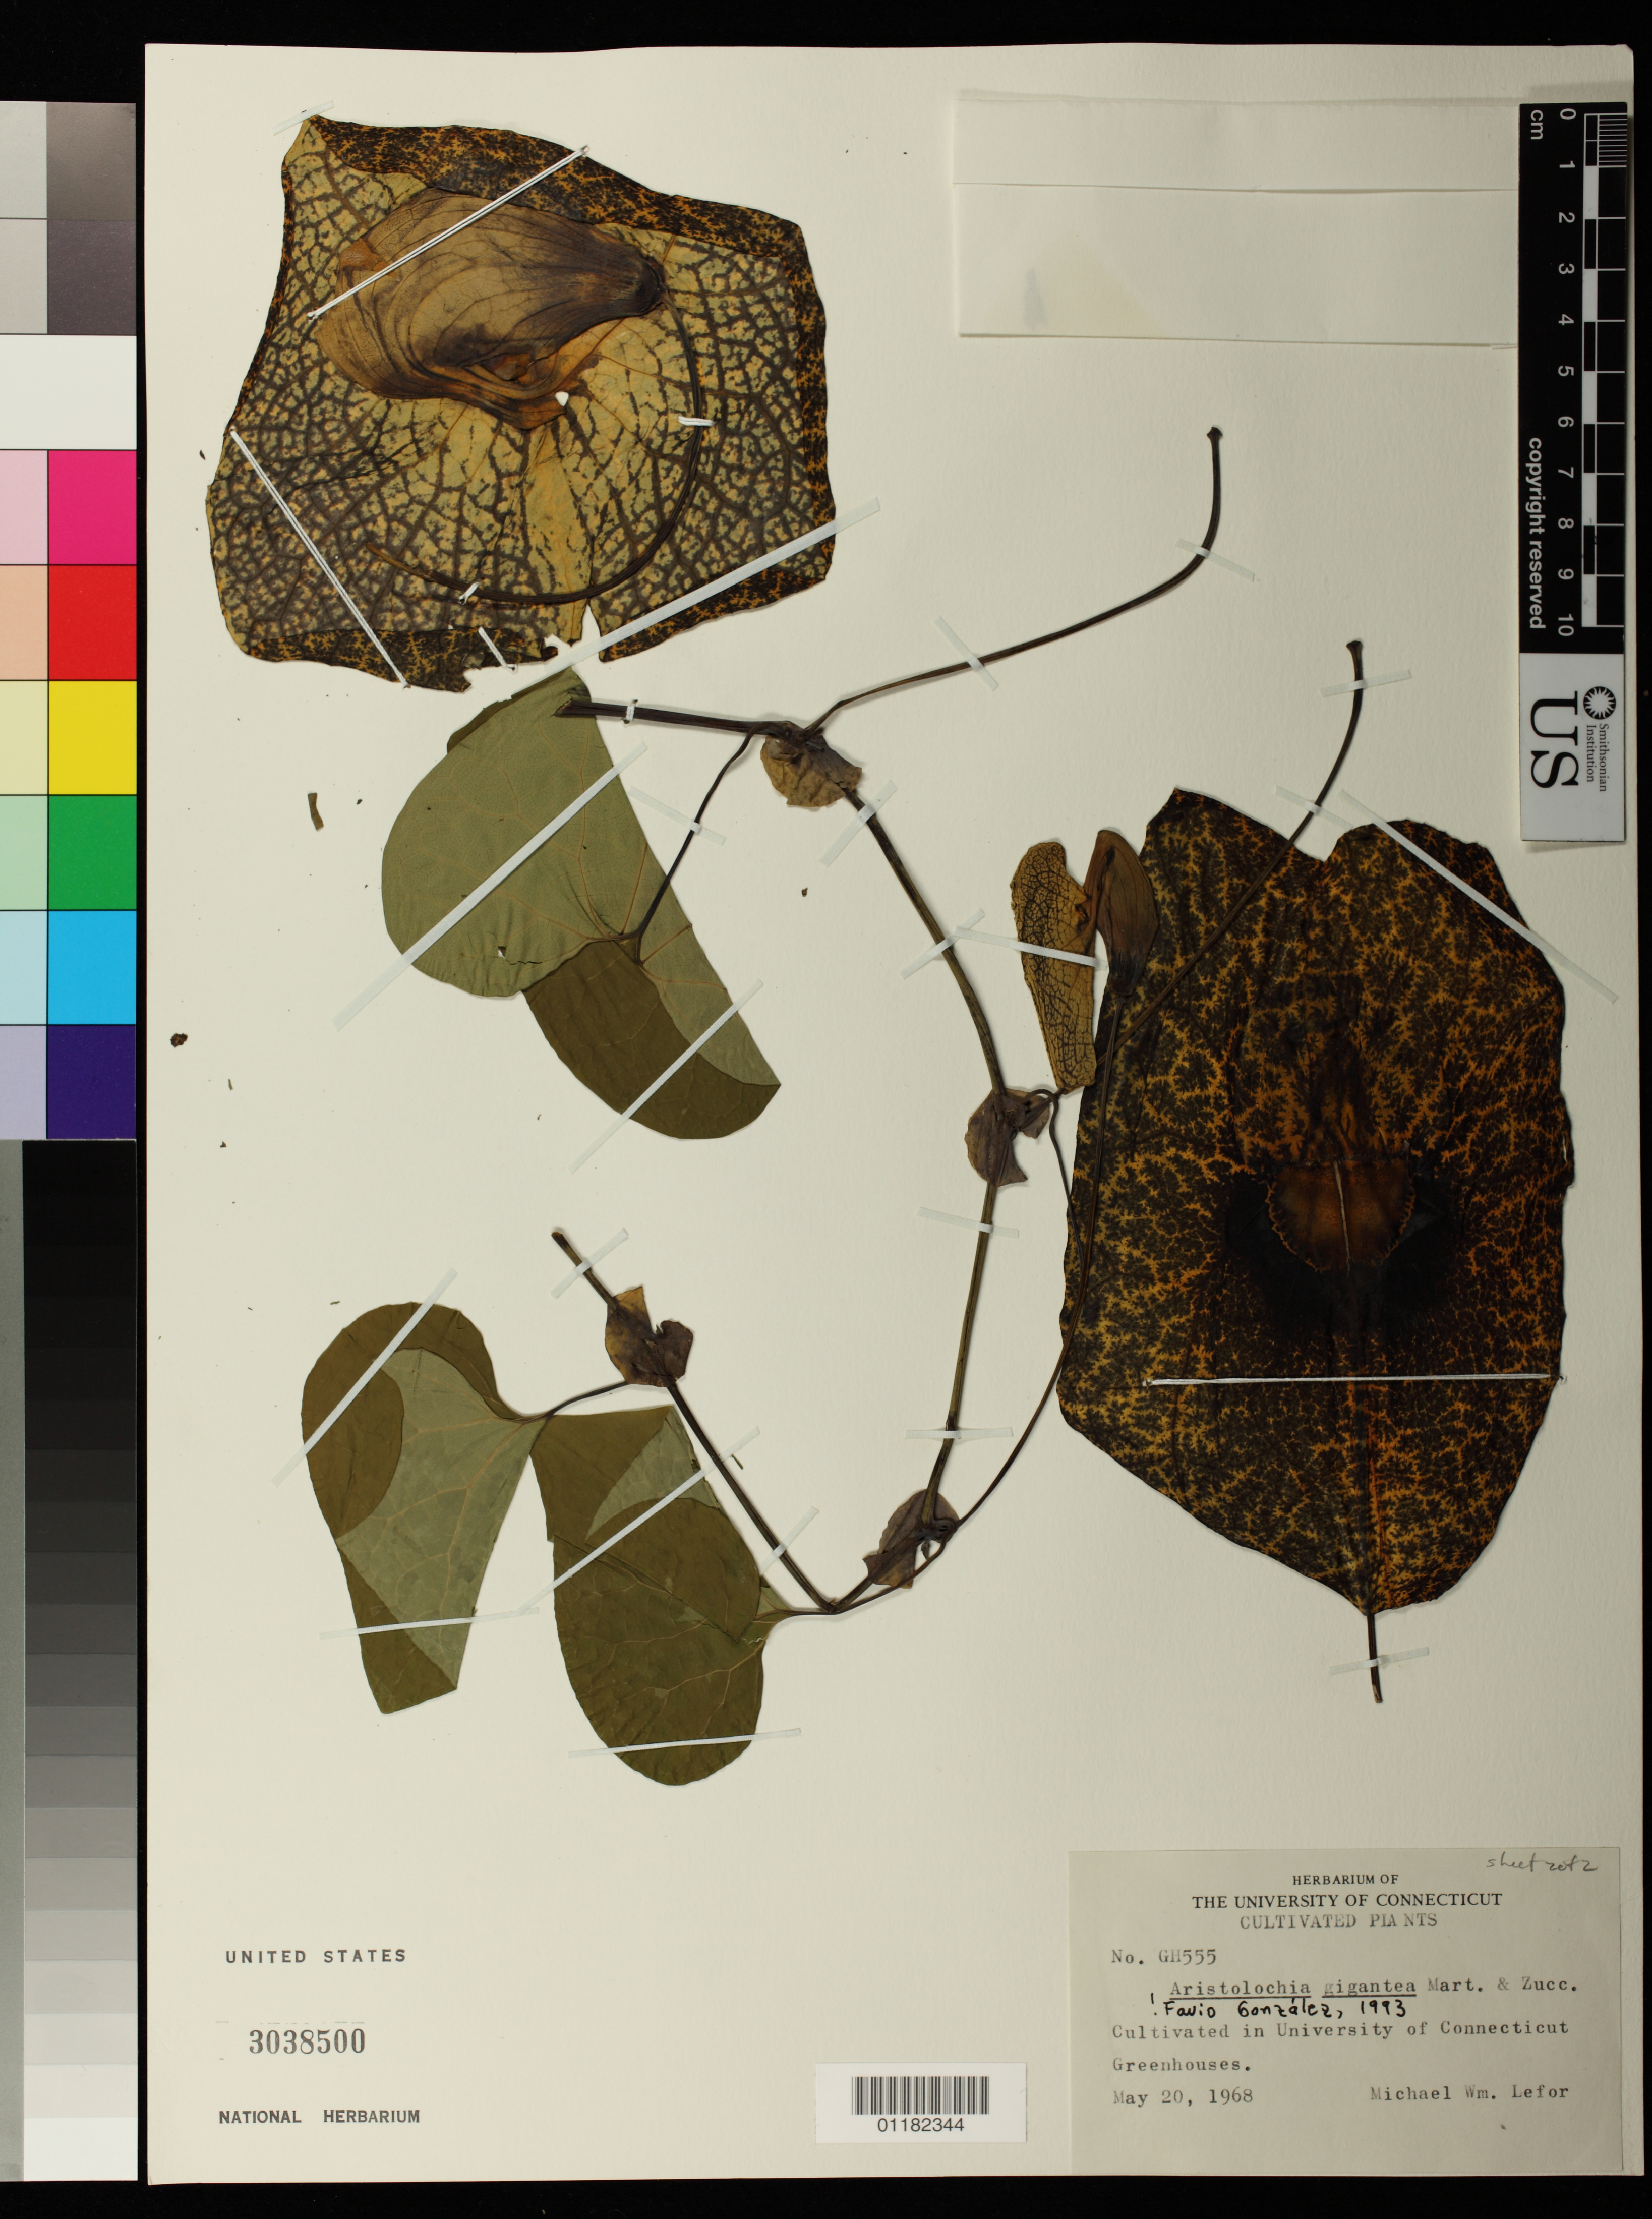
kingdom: Plantae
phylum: Tracheophyta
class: Magnoliopsida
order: Piperales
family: Aristolochiaceae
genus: Aristolochia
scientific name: Aristolochia gigantea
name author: Mart.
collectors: M. W. Lefor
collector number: GH555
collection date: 1968-05-20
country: United States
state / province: Connecticut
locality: University of Connecticut Greenhouses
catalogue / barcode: US 3038500